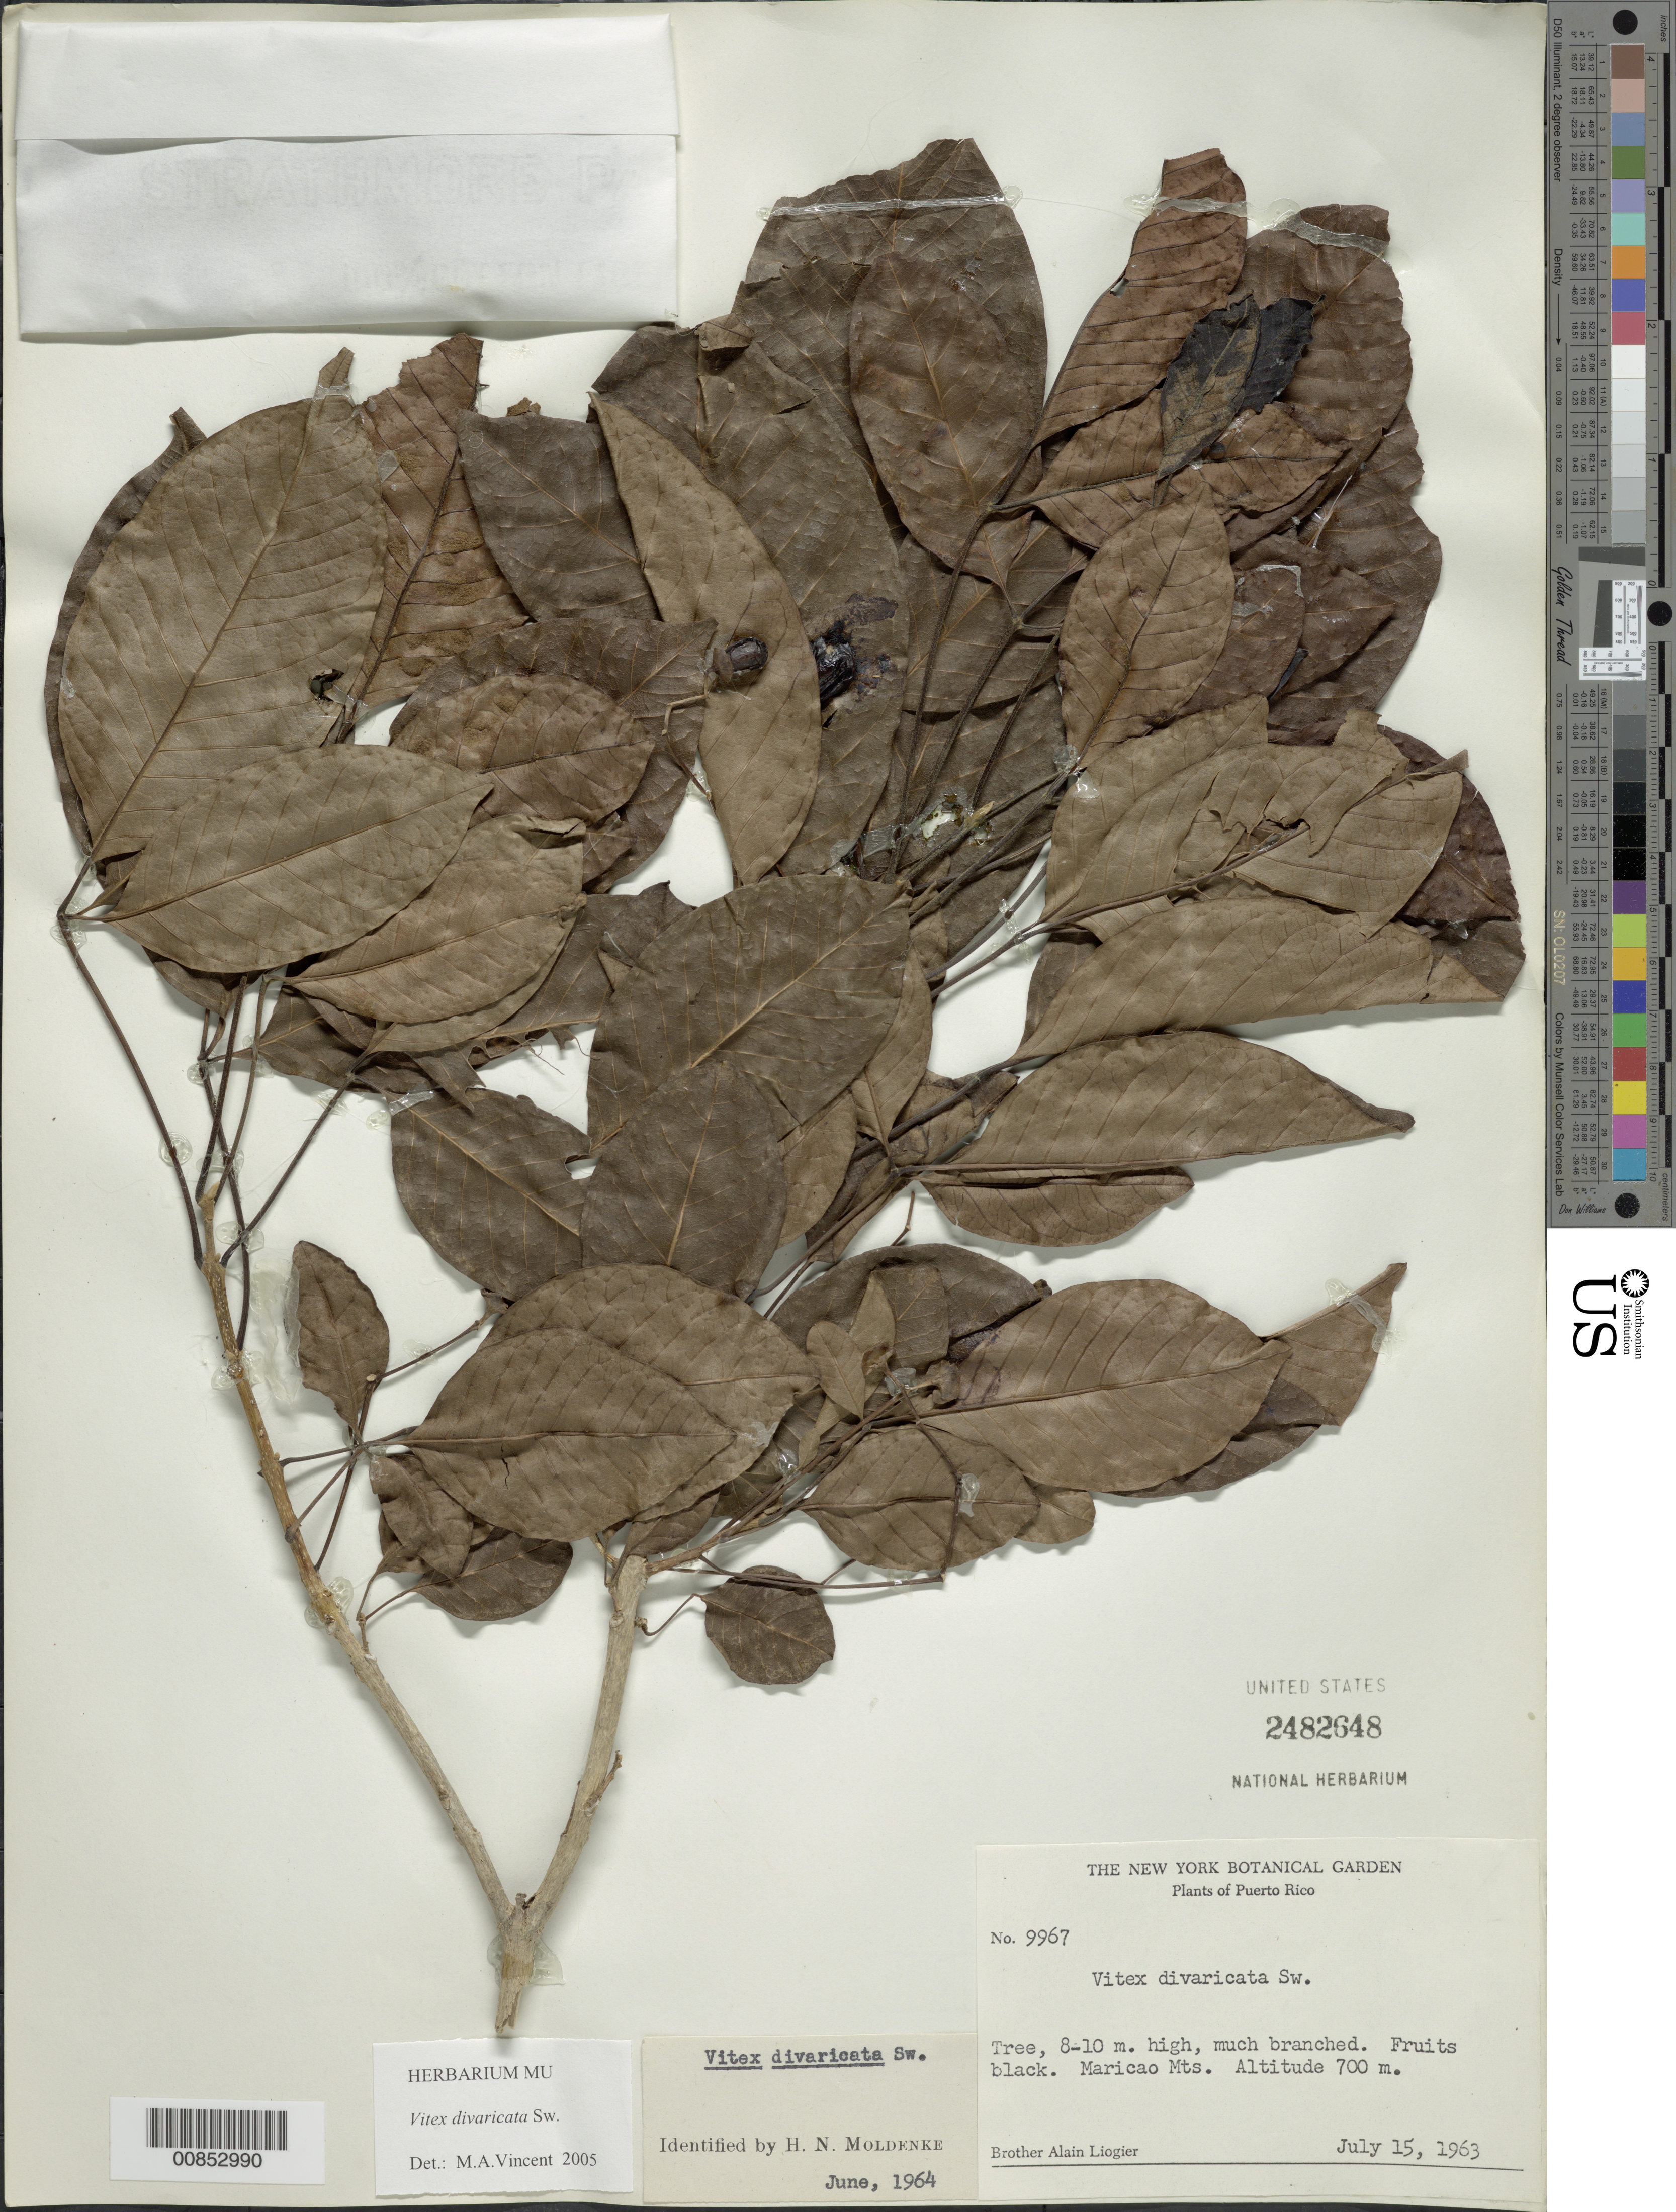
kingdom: Plantae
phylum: Tracheophyta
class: Magnoliopsida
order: Lamiales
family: Lamiaceae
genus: Vitex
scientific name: Vitex divaricata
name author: Sw.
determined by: Vincent, Michael A.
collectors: A. H. Liogier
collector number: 9967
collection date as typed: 15 Jul 1963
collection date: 1963-07-15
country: Puerto Rico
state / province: Maricao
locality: Maricao Mts.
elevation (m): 700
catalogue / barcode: US 2482648